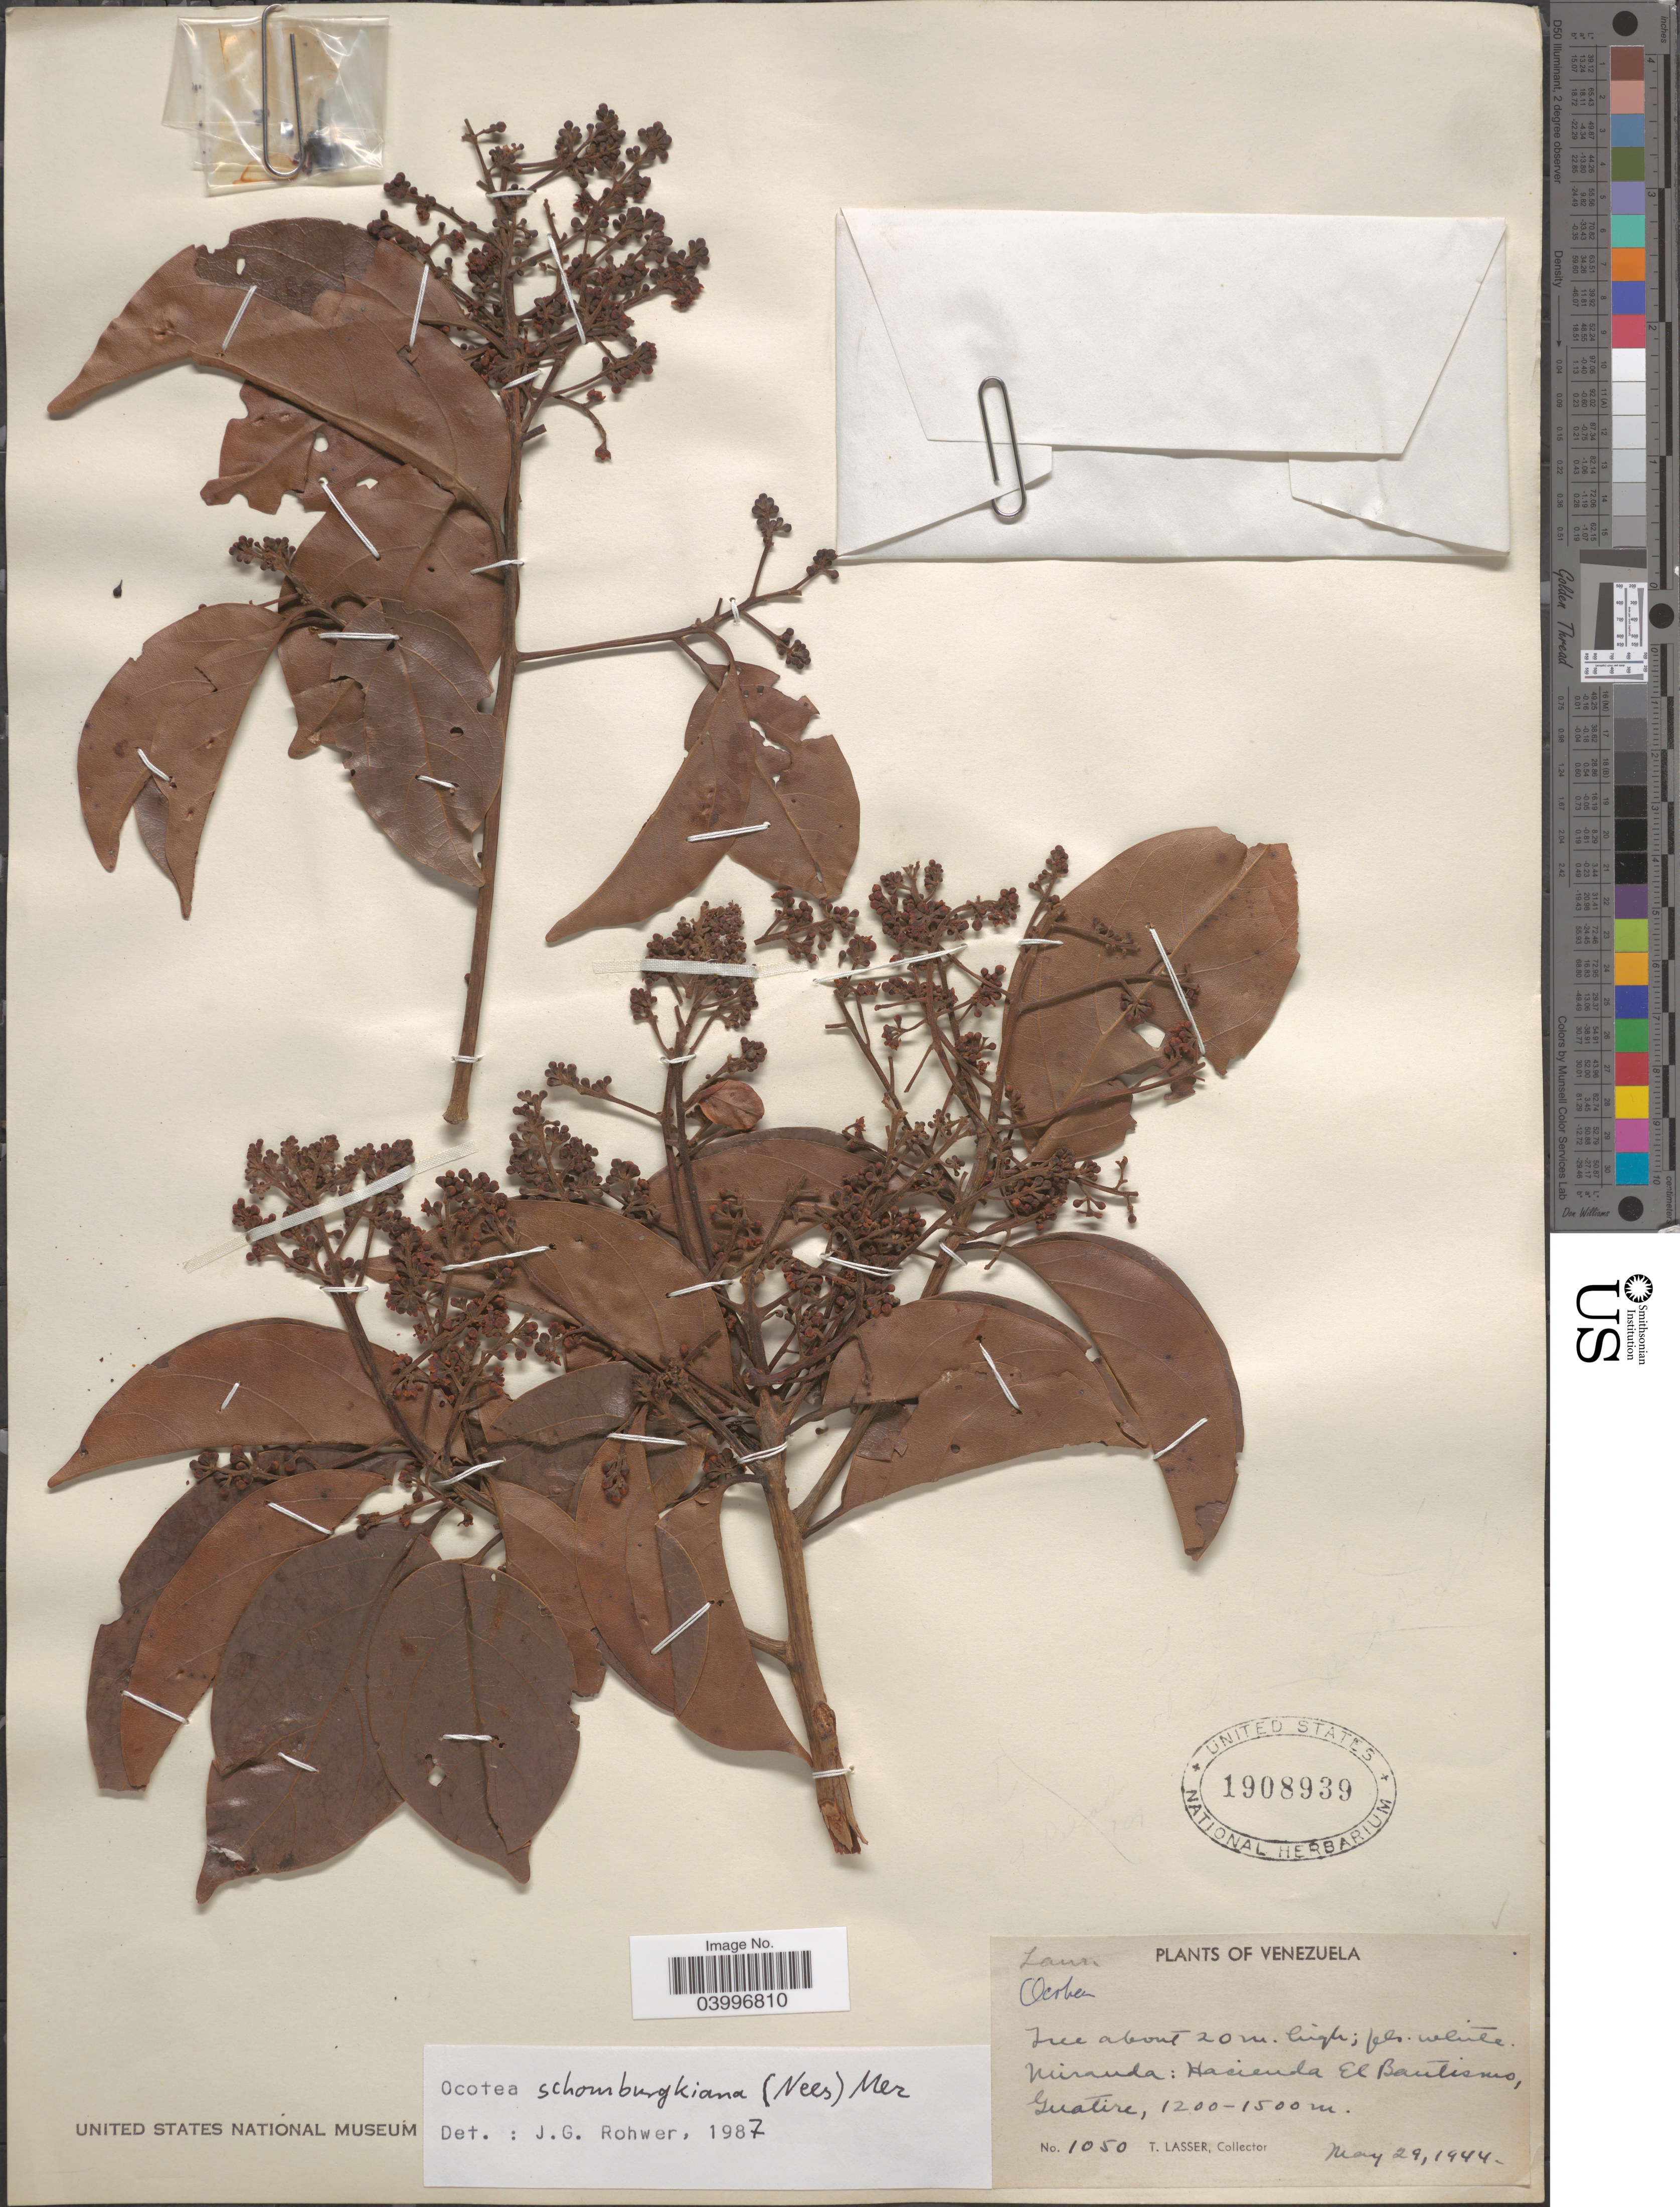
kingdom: Plantae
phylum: Tracheophyta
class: Magnoliopsida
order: Laurales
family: Lauraceae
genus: Ocotea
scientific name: Ocotea schomburgkiana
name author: (Nees) Mez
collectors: T. Lasser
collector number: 1050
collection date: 1944-05-29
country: Venezuela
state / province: Miranda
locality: Hacienda El Bautismo Guatire.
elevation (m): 1200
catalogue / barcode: US 1908939